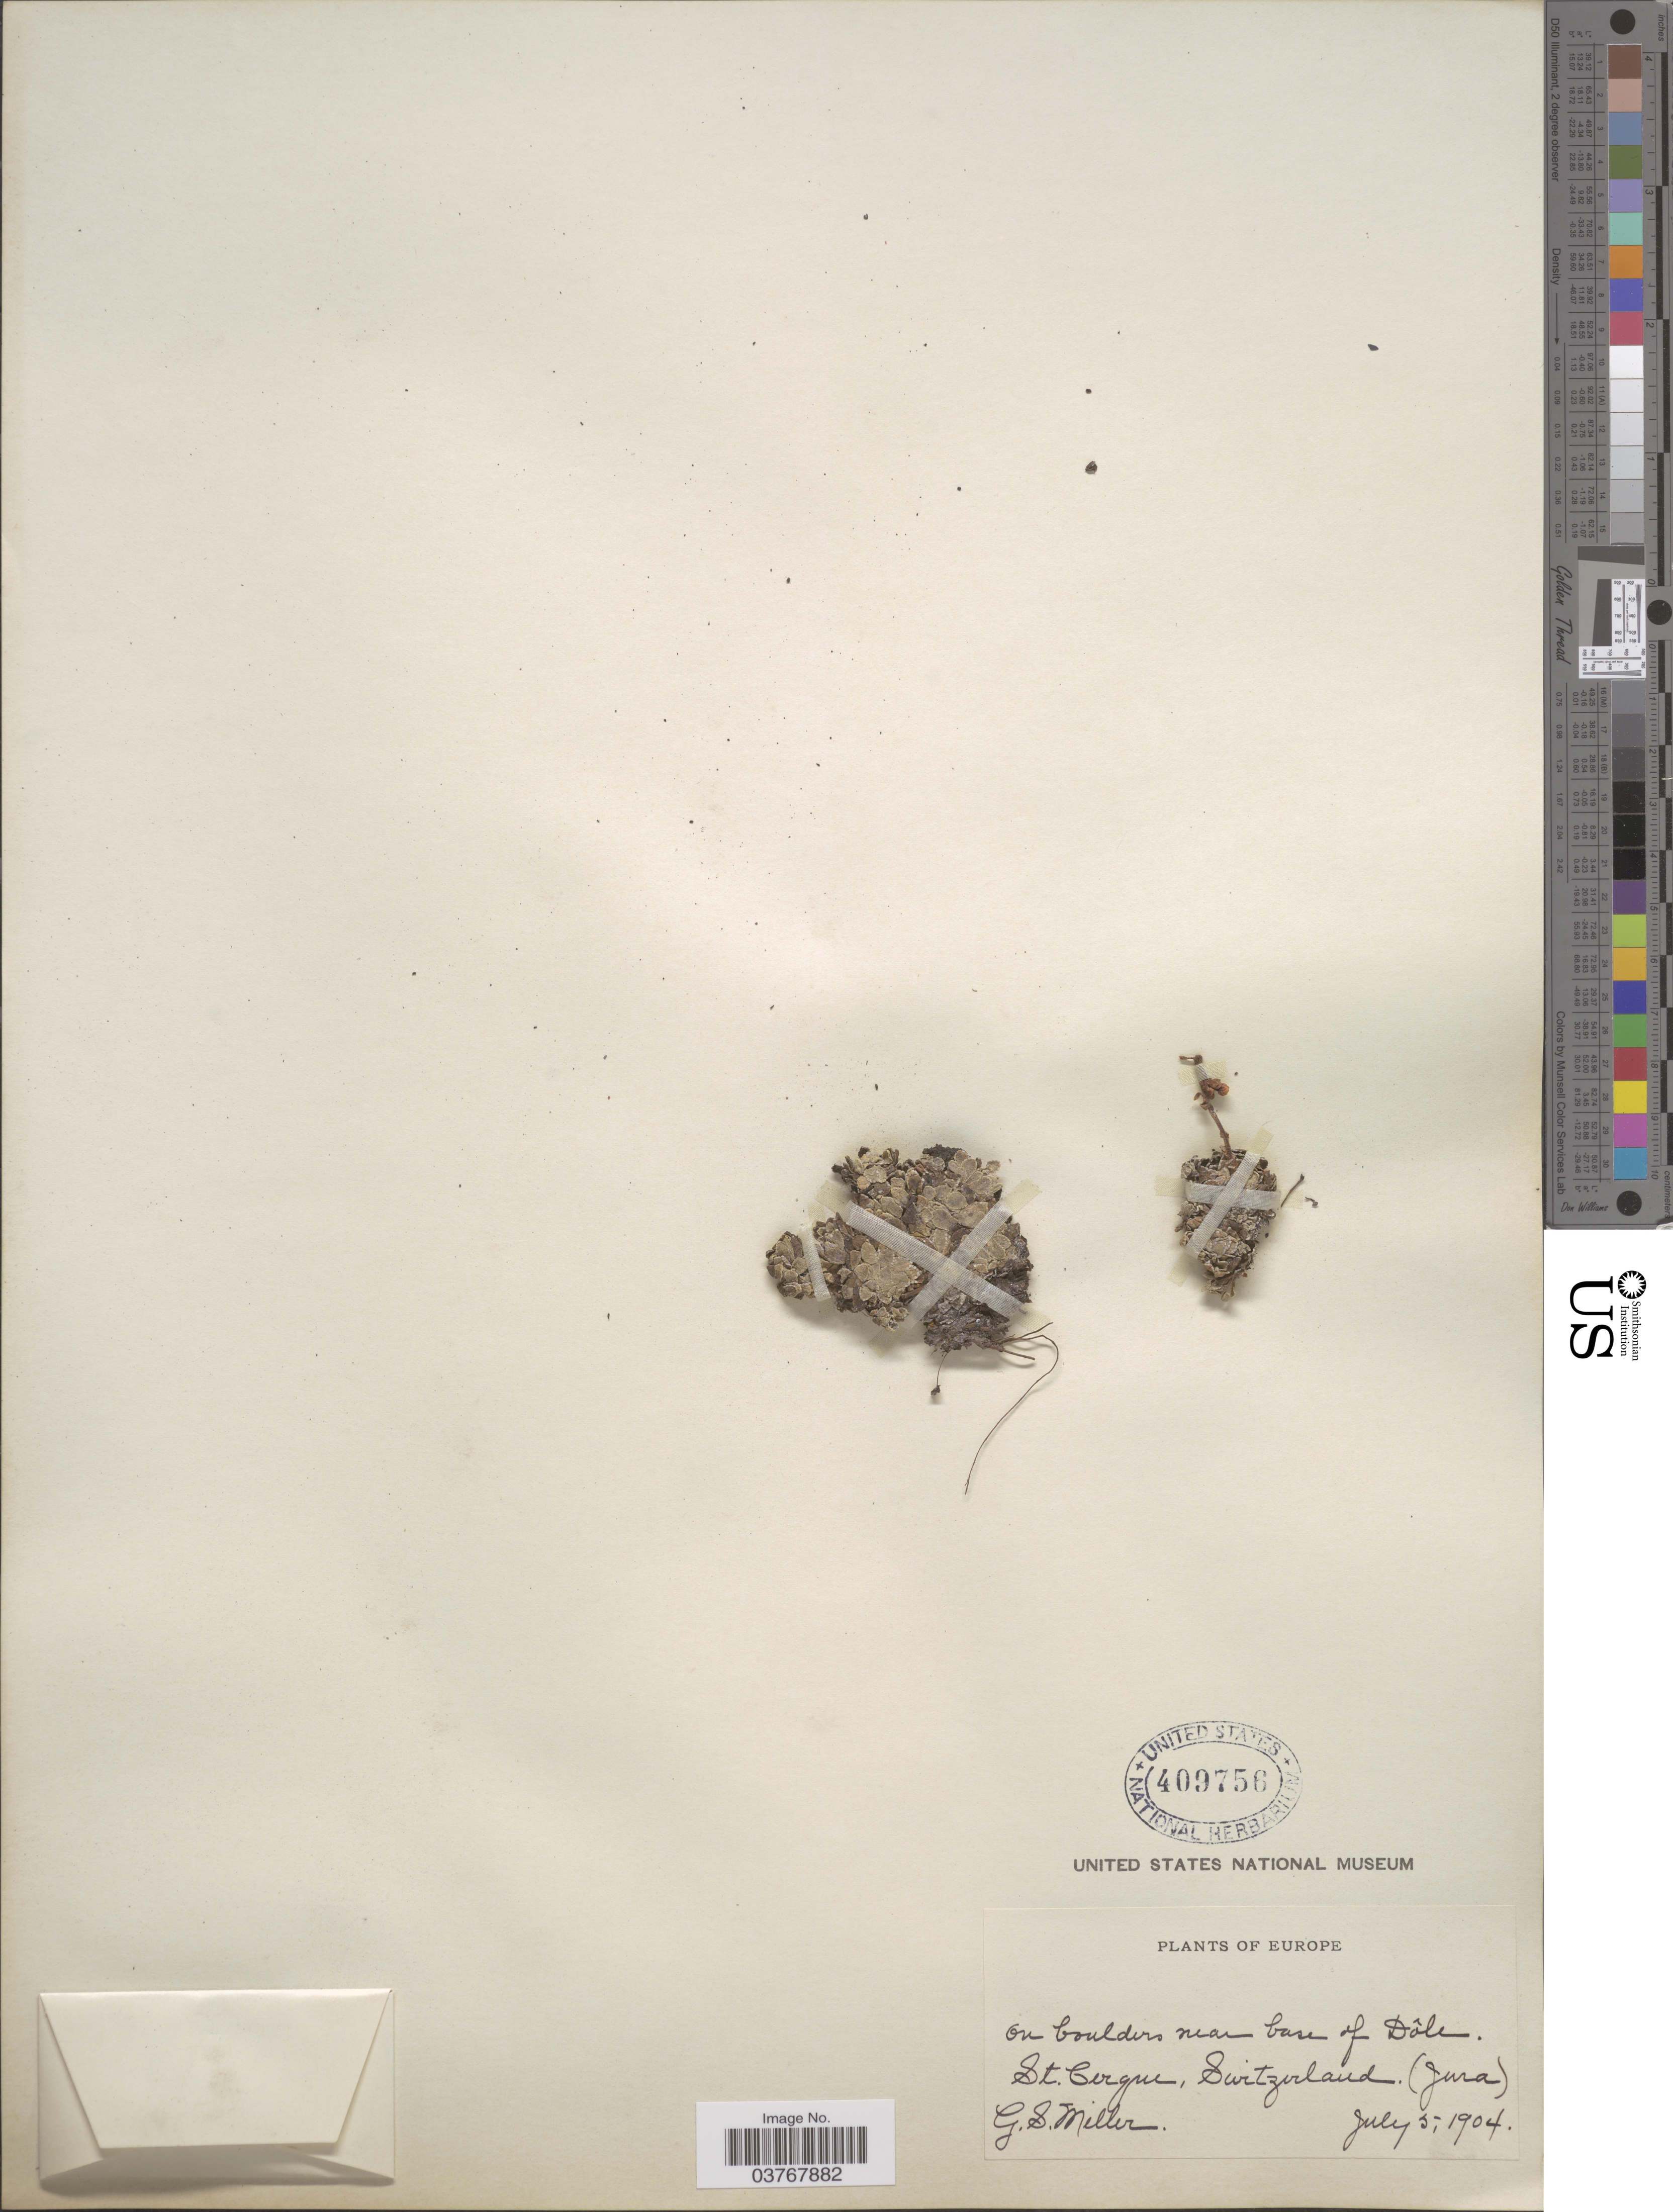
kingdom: Plantae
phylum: Tracheophyta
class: Magnoliopsida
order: Saxifragales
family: Crassulaceae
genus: Sedum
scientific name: Sedum sp.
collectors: G. S. Miller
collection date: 1904-07-05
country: Switzerland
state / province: Jura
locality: On boulders near base of Dôle. St.Cergue.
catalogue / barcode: US 409756